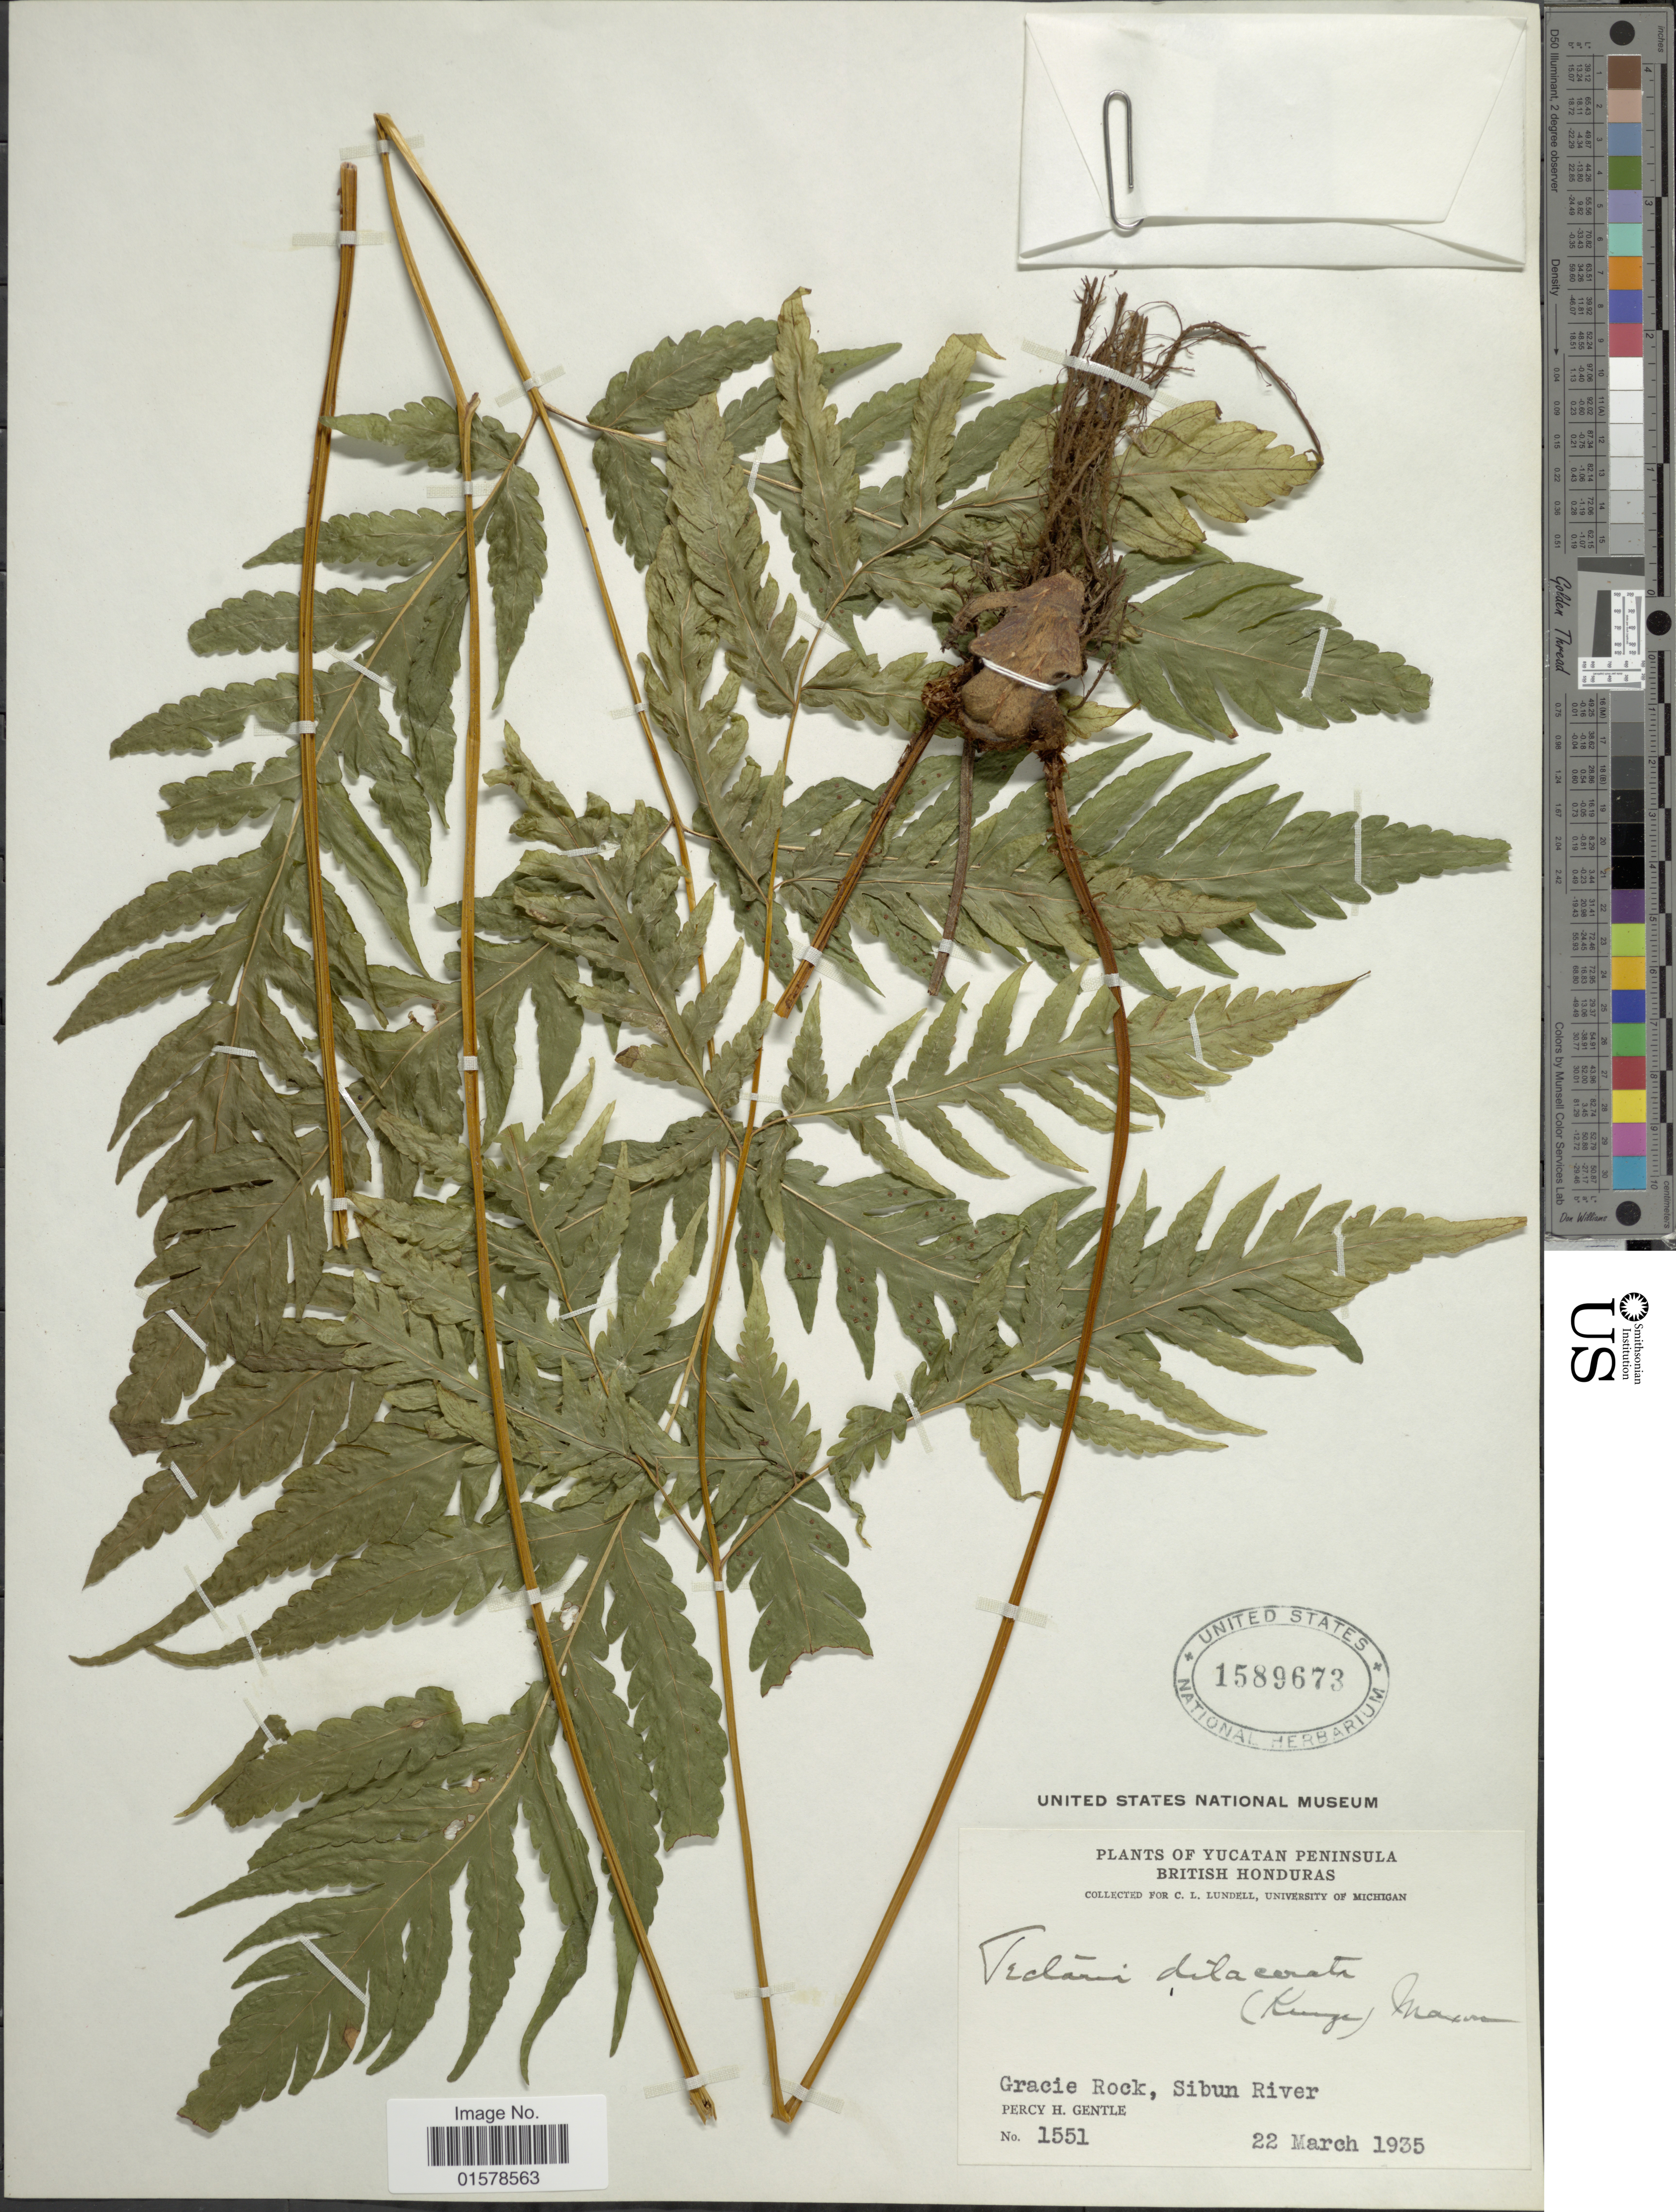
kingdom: Plantae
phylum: Tracheophyta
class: Polypodiopsida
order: Polypodiales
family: Tectariaceae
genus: Tectaria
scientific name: Tectaria mexicana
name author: (Fée) C.V. Morton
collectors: P. H. Gentle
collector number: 1551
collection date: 1935-03-22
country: Belize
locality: Briitish Honduras. Gracie Rock, Sibun River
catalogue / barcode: US 1589673